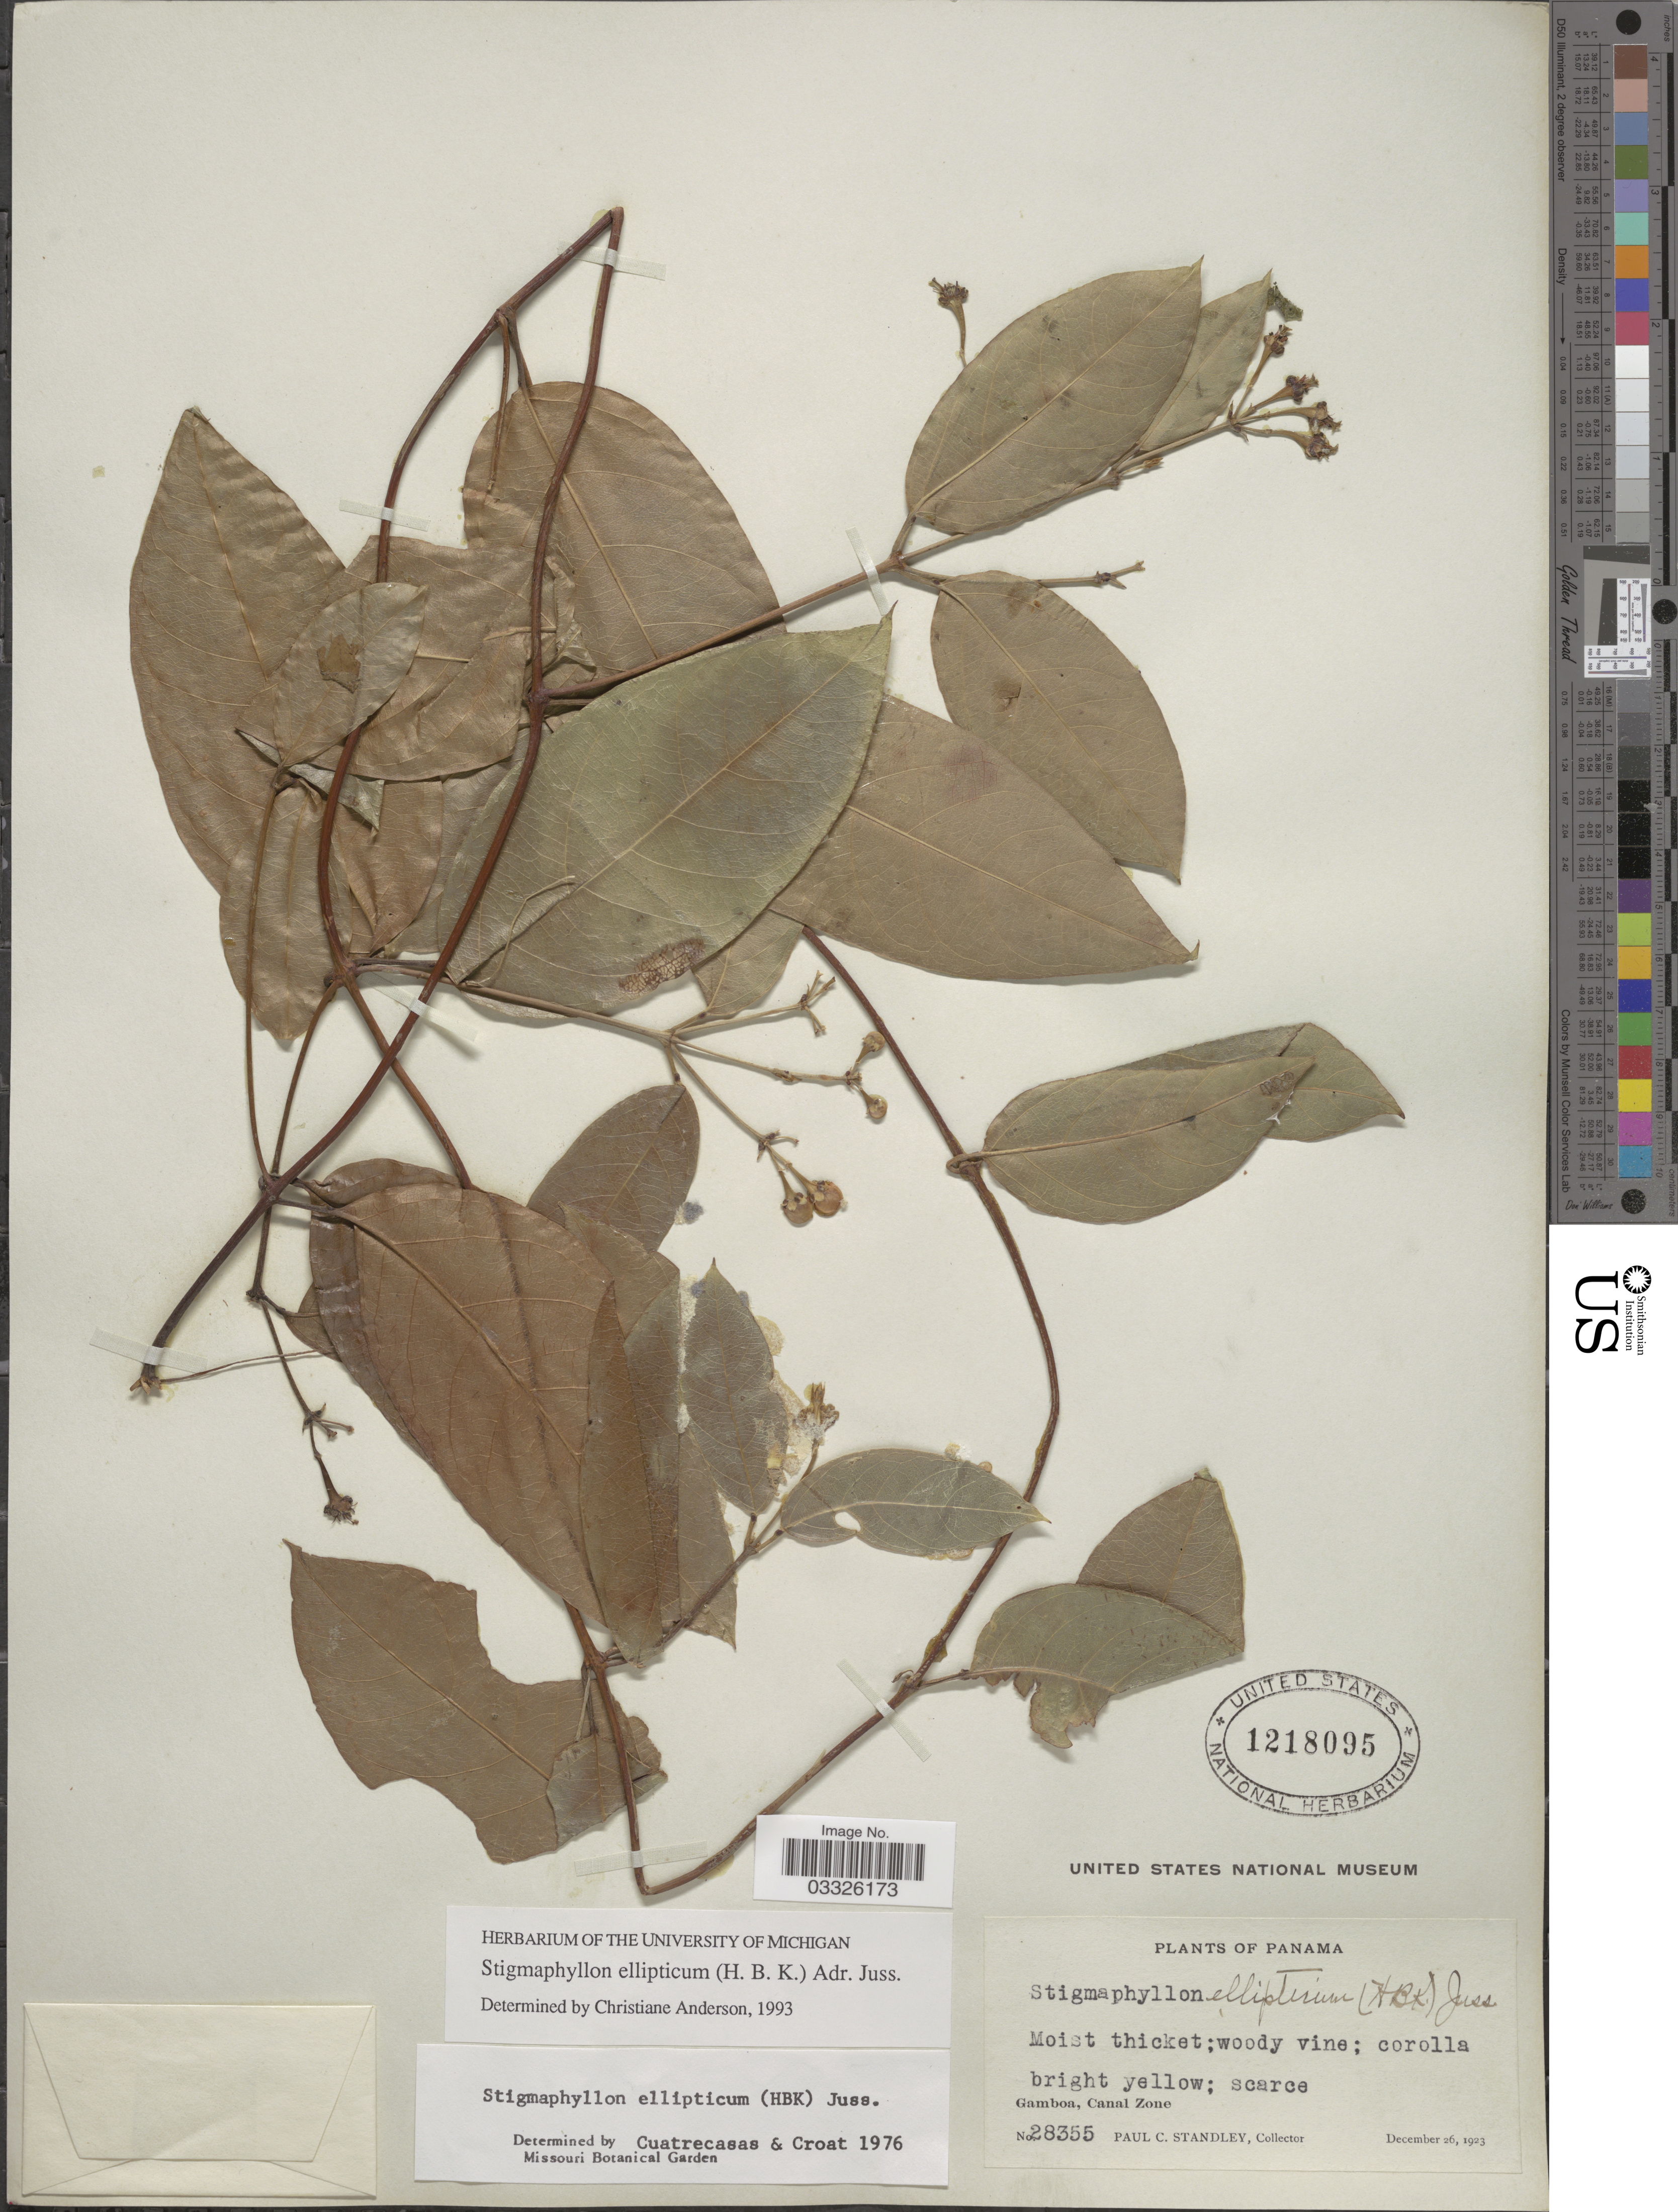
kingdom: Plantae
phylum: Tracheophyta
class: Magnoliopsida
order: Malpighiales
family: Malpighiaceae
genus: Stigmaphyllon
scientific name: Stigmaphyllon ellipticum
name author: (Kunth) A. Juss.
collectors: P. C. Standley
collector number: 28355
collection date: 1923-12-26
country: Panama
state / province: Colón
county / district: Canal Zone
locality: Gamboa, Canal Zone.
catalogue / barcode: US 1218095